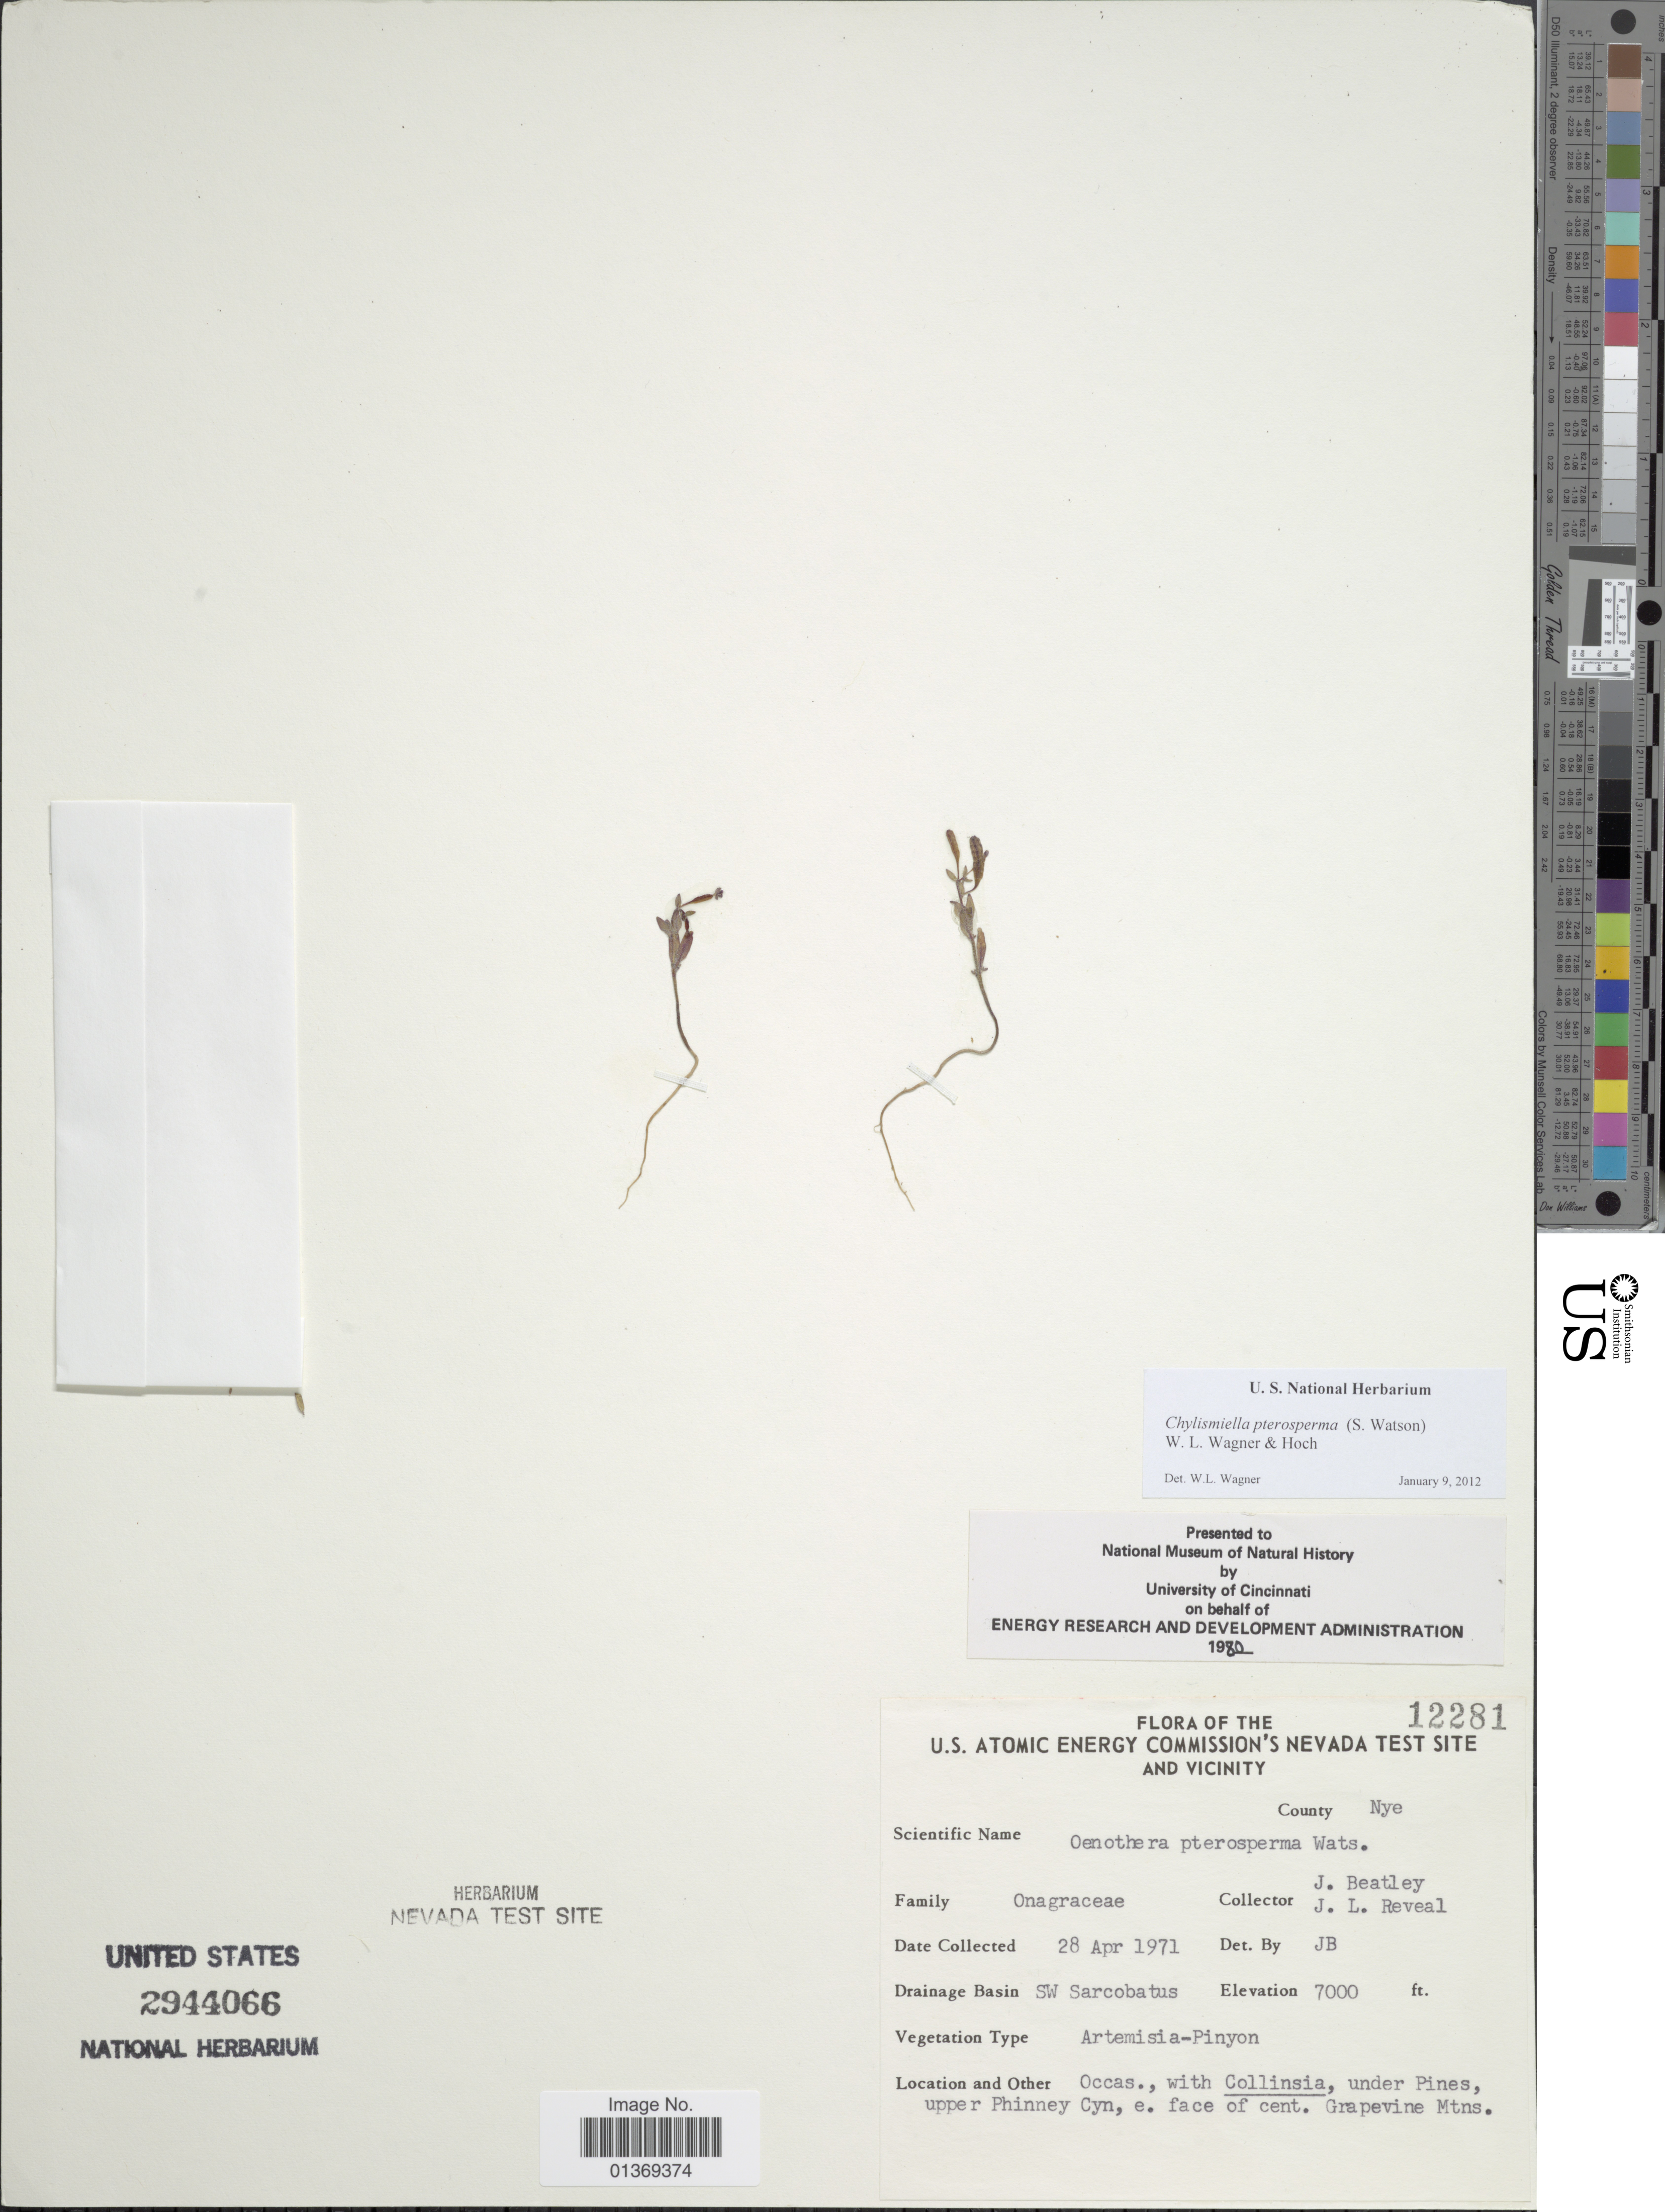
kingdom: Plantae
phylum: Tracheophyta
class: Magnoliopsida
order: Myrtales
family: Onagraceae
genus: Chylismiella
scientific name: Chylismiella pterosperma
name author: (S. Watson) W.L. Wagner & Hoch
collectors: J. C. Beatley & J. L. Reveal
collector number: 12281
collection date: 1971-04-28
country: United States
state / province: Nevada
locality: U.S. Atomic Energy Commission's Nevada Test Site and Vicinity, County Nye, SW Sarcobatus, upper Phinney Cyn, e. face of cent. Grapevine Mtns.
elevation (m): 2134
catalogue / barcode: US 2944066